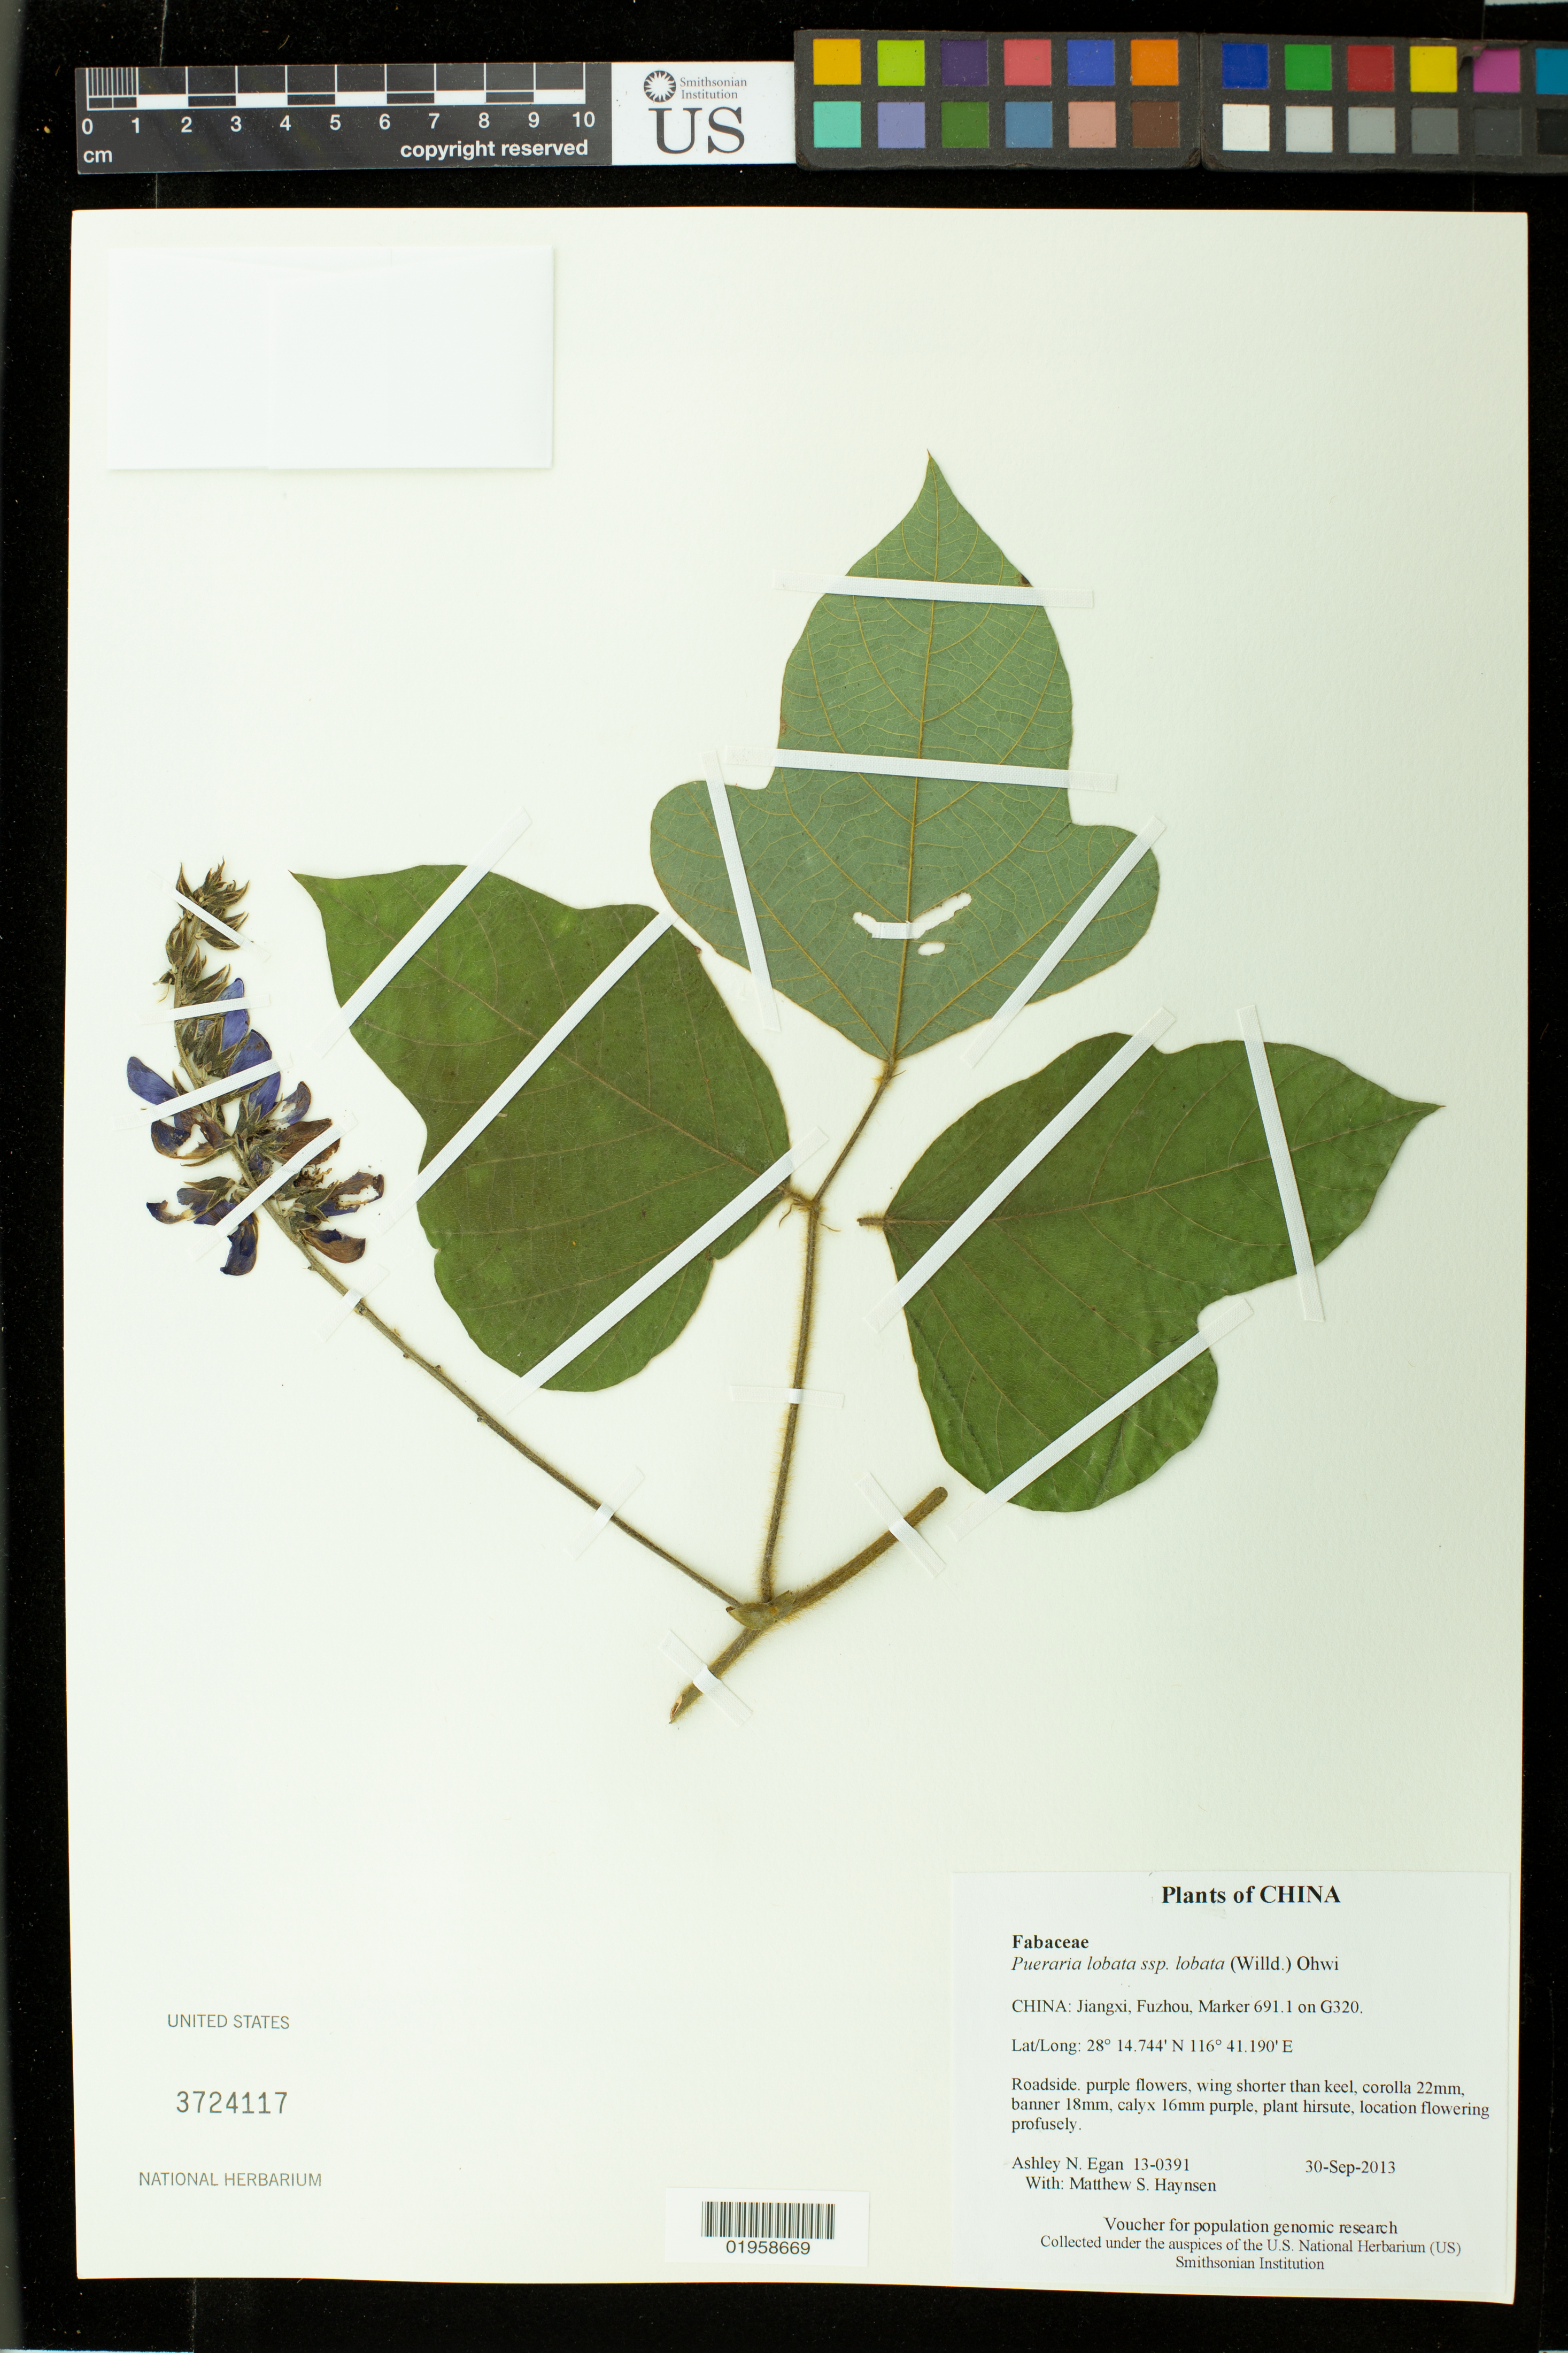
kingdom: Plantae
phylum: Tracheophyta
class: Magnoliopsida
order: Fabales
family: Fabaceae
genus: Pueraria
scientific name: Pueraria lobata subsp. lobata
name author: (Willd.) Ohwi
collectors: A. N. Egan & M. Hansen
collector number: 13-0391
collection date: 2013-09-30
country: China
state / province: Jiangxi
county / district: Fuzhou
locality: Marker 691.1 on G320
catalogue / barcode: US 3724117